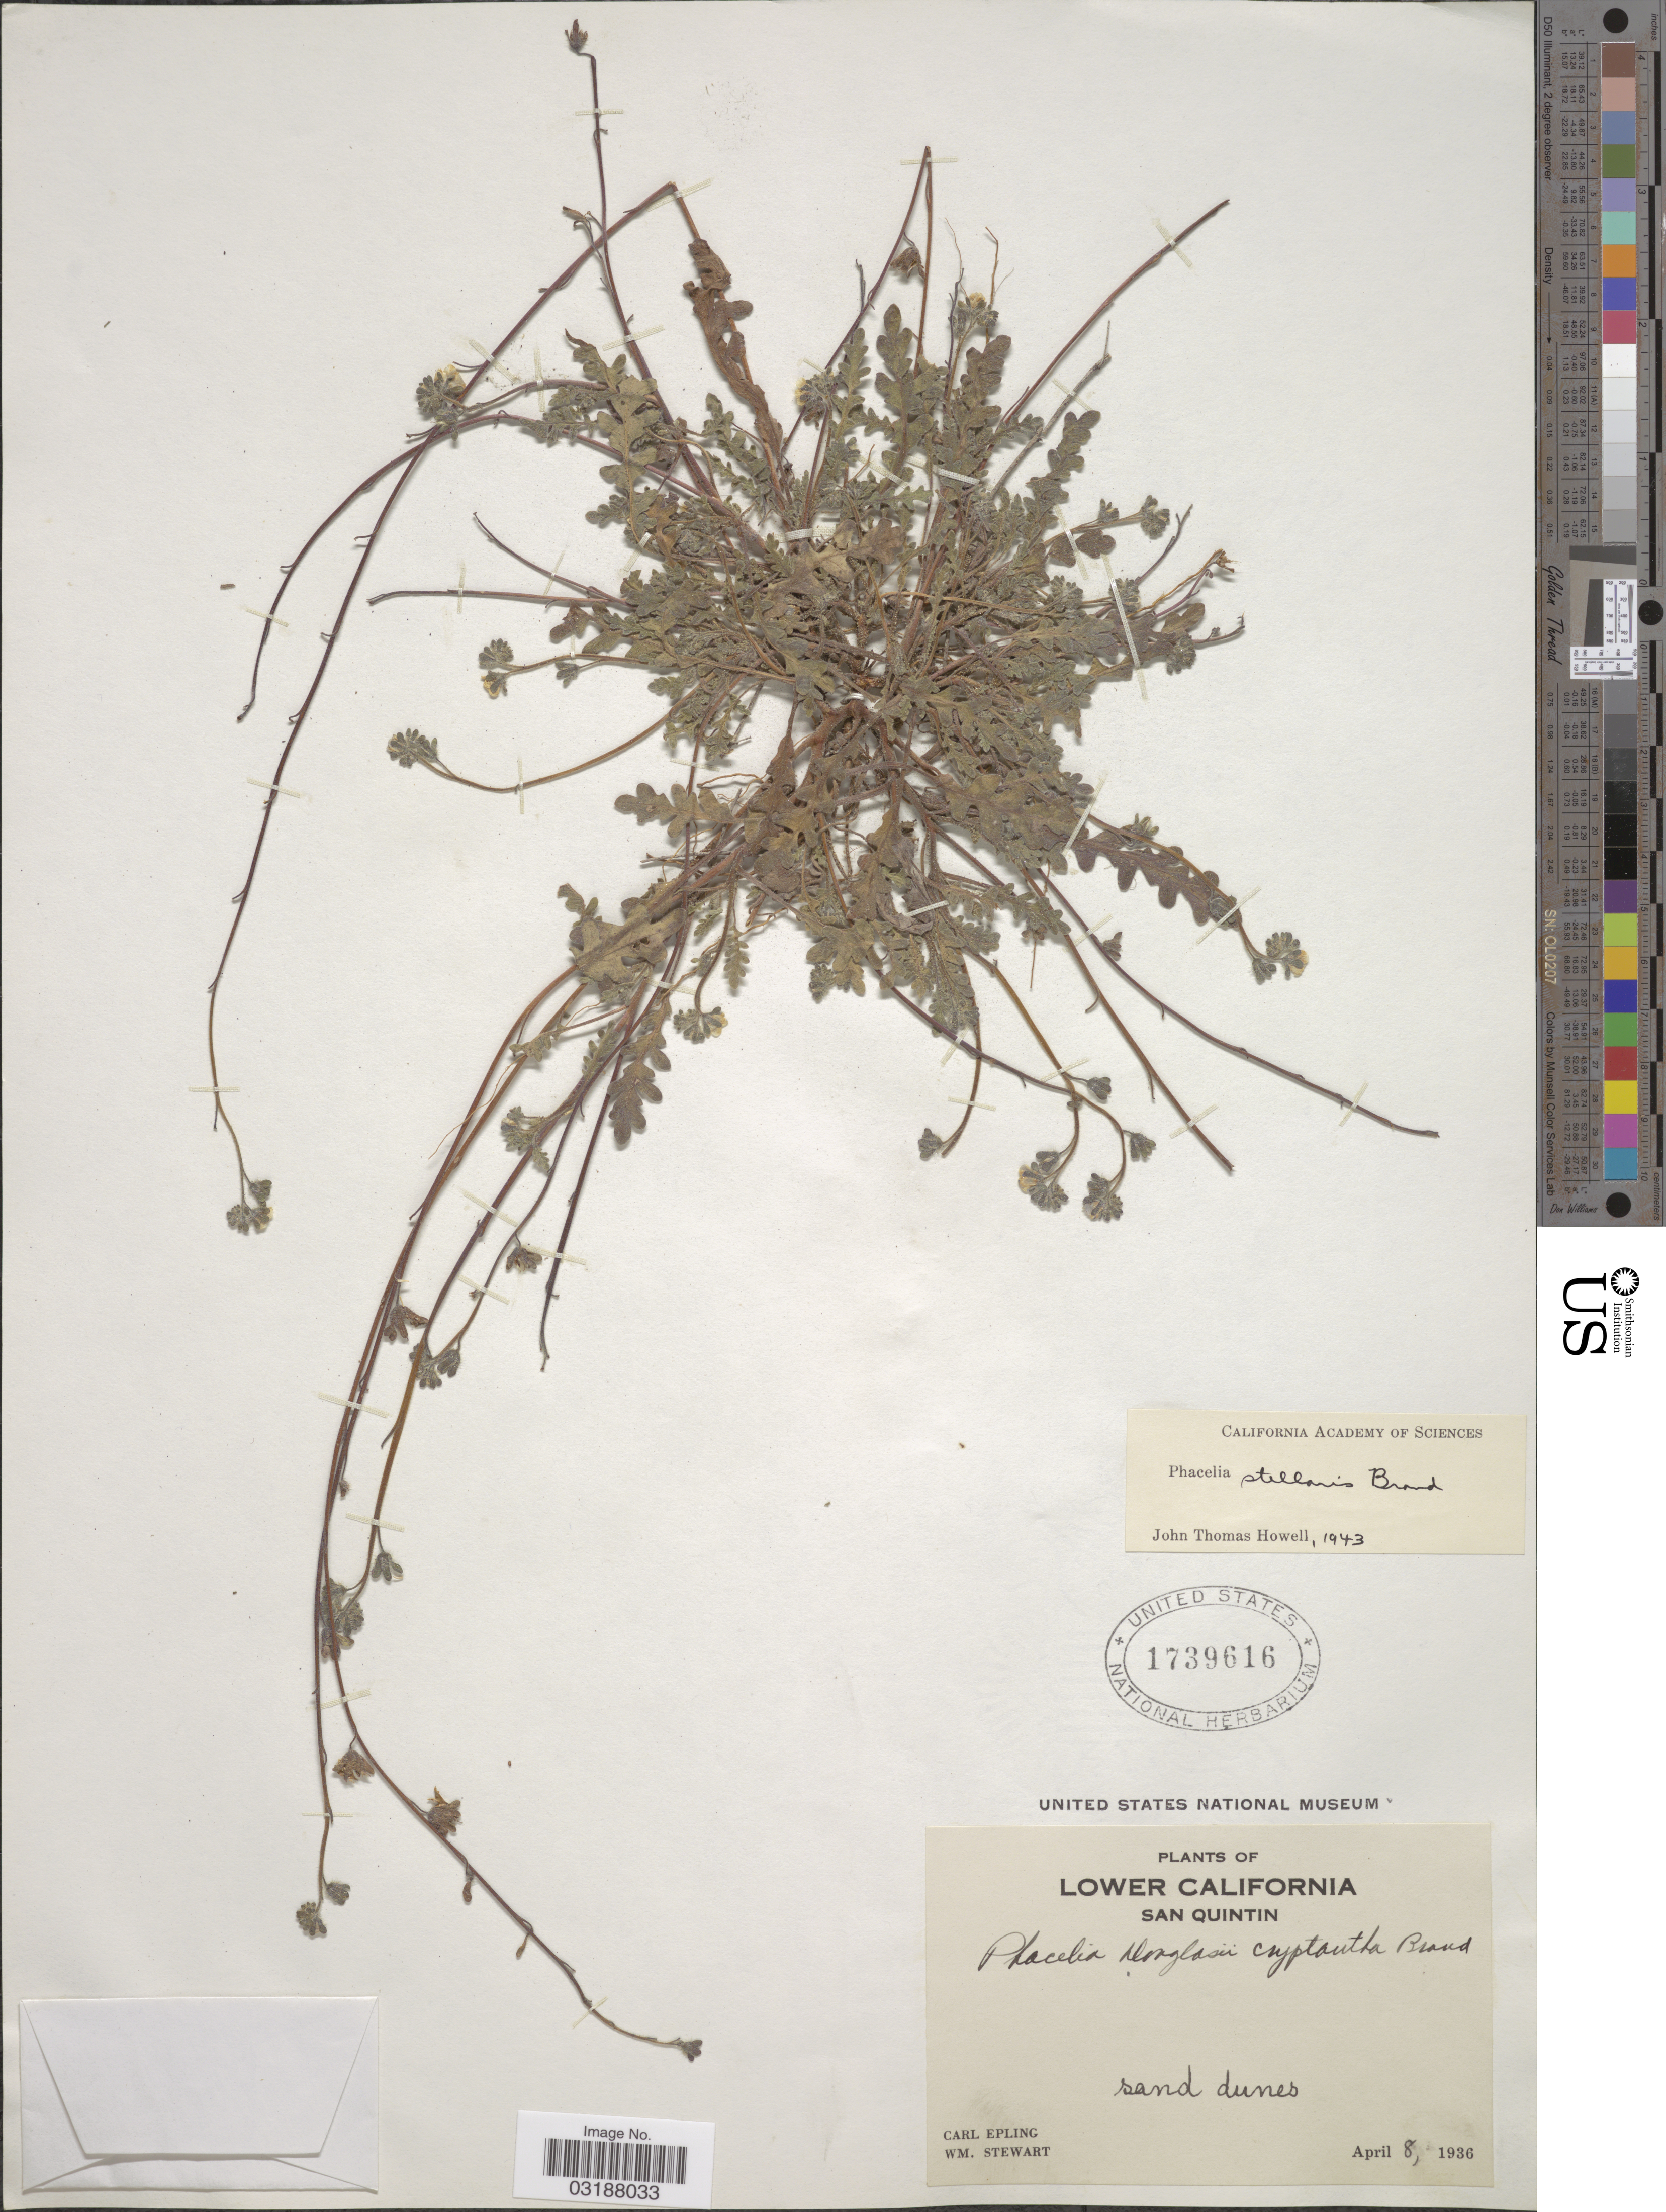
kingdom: Plantae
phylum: Tracheophyta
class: Magnoliopsida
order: Boraginales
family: Hydrophyllaceae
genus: Phacelia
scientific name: Phacelia stellaris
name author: Brand in Engl.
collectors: C. C. Epling & W. Stewart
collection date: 1936-04-08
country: Mexico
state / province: Baja California Norte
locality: Lower California, San Quintin, sand dunes.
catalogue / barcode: US 1739616